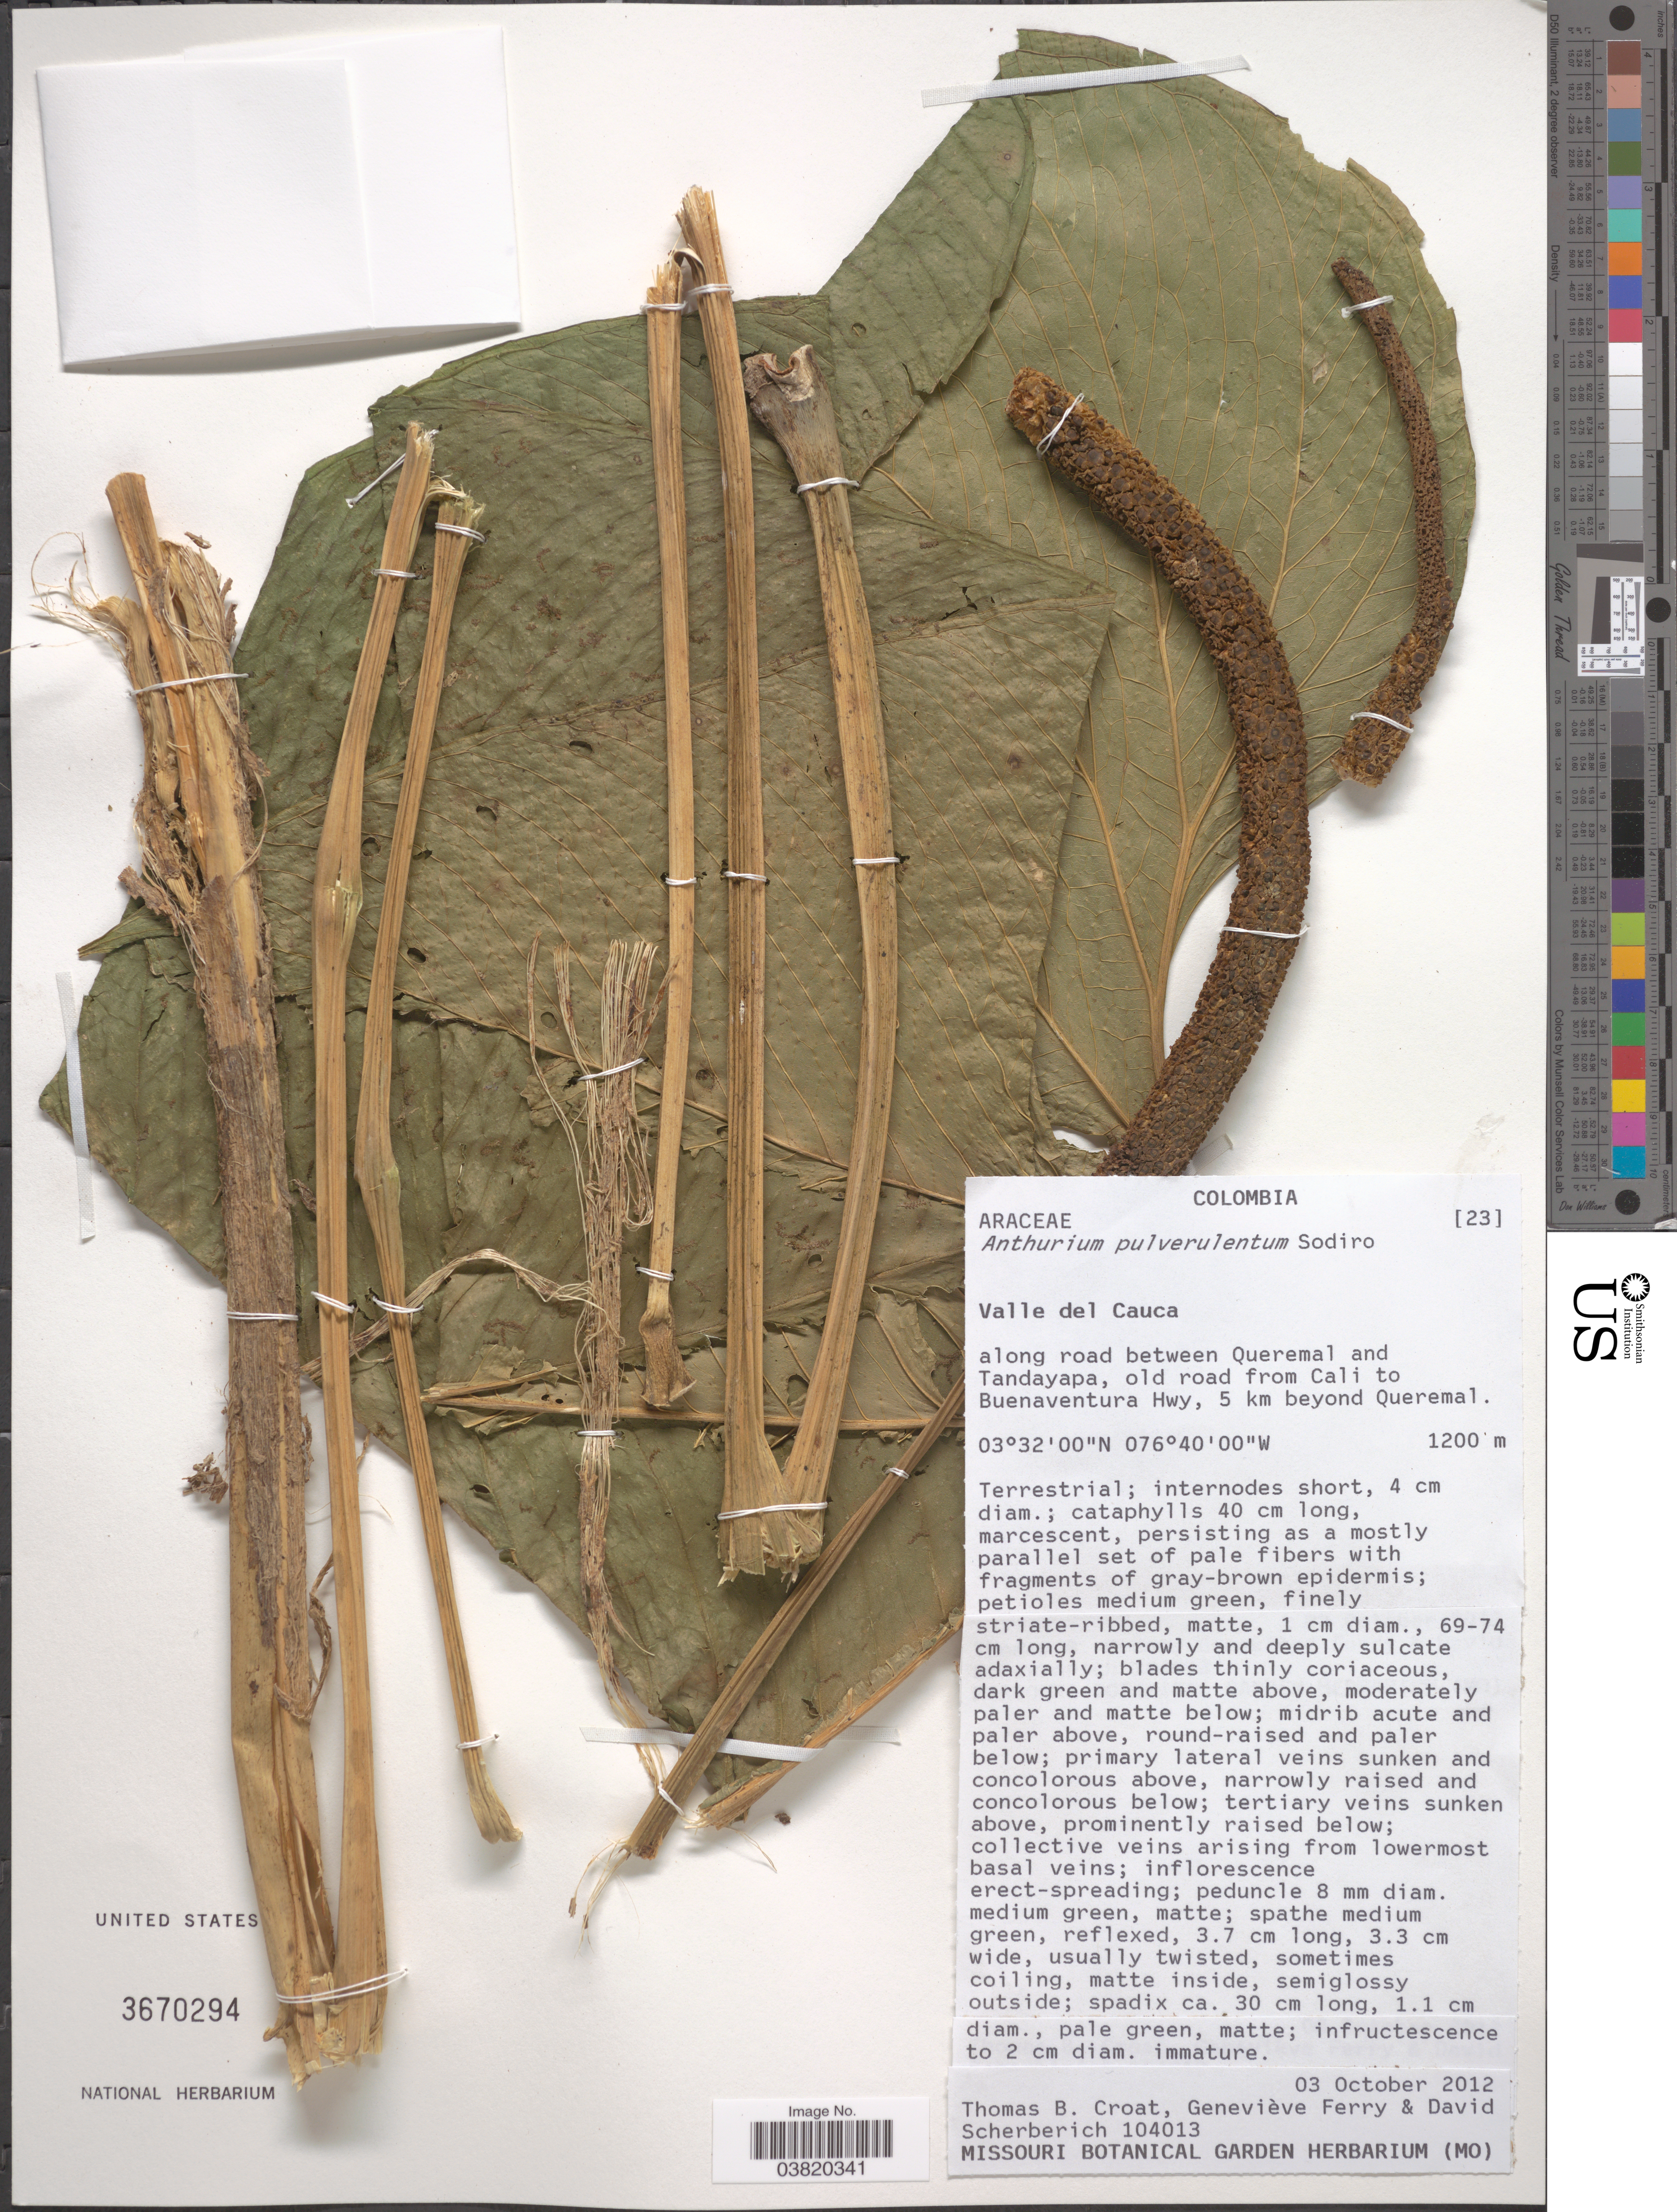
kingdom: Plantae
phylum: Tracheophyta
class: Liliopsida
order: Alismatales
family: Araceae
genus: Anthurium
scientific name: Anthurium pulverulentum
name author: Sodiro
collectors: T. B. Croat, G. Ferry & D. Scherberich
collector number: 104013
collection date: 2012-10-03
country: Colombia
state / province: Valle del Cauca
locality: Along road between Queremal and Tandayapa, old road from Cali to Buenaventura Hwy, 5 km beyond Queremal.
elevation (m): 1200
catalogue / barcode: US 3670294